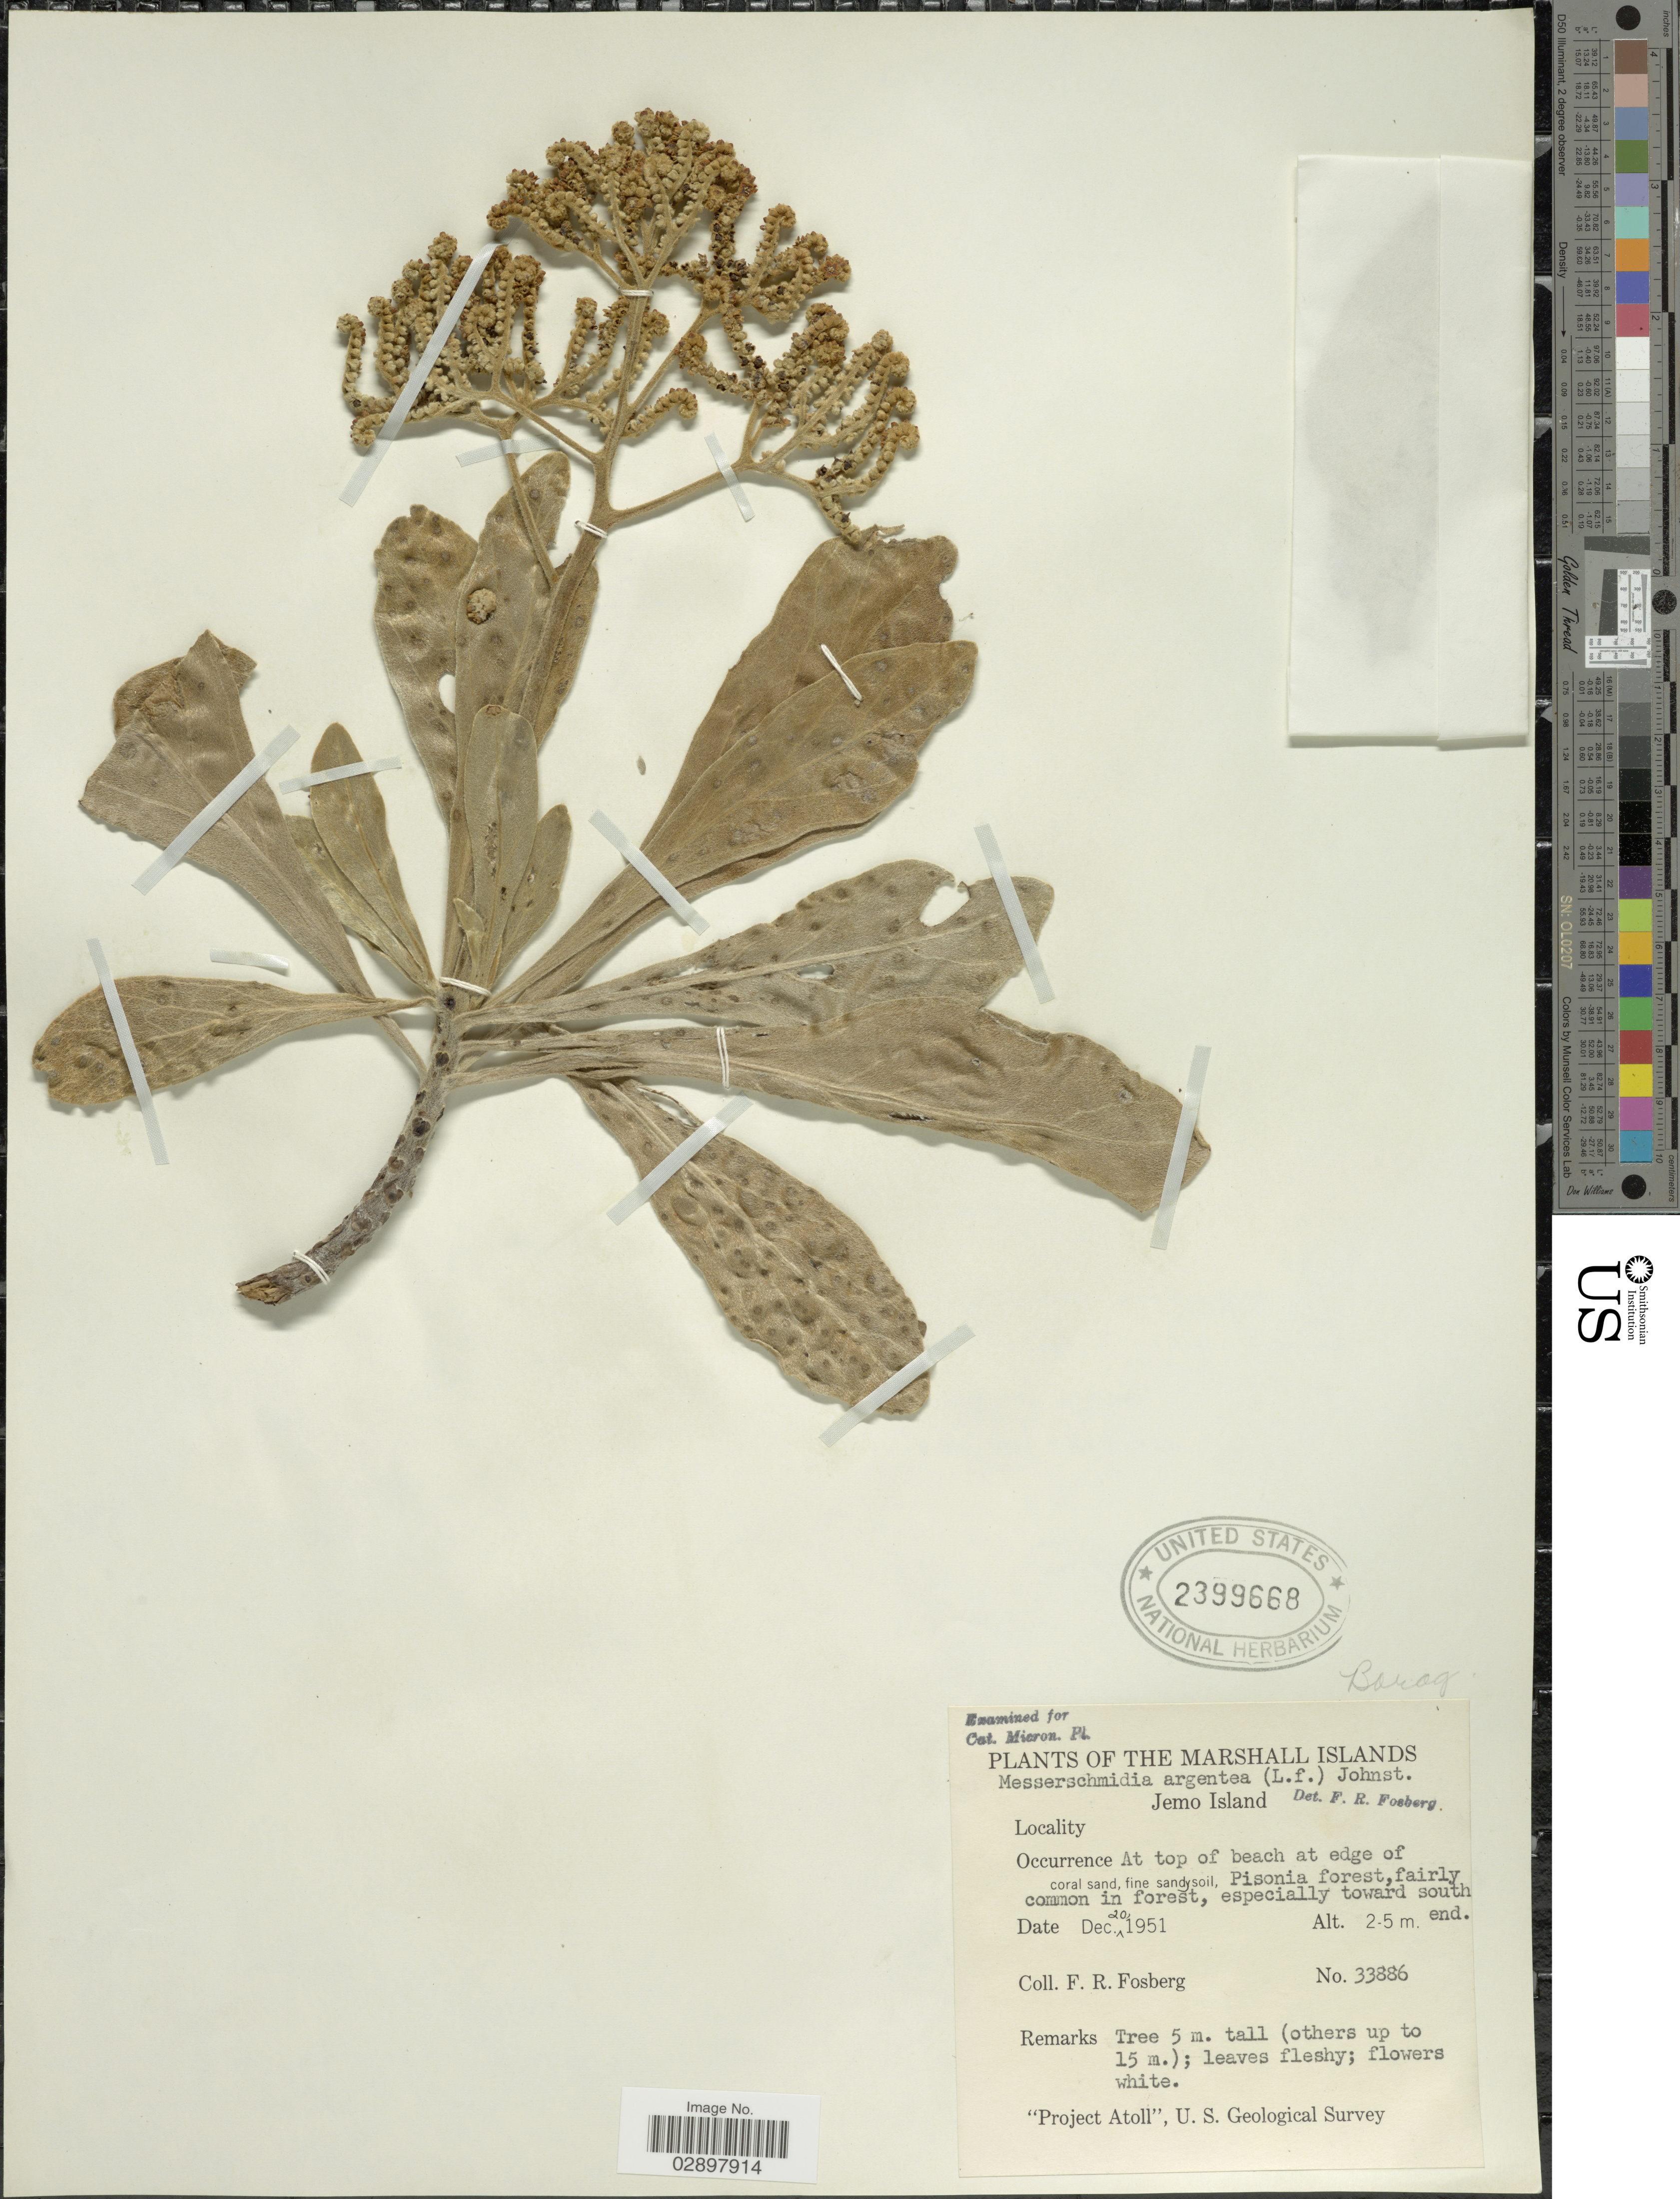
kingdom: Plantae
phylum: Tracheophyta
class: Magnoliopsida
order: Boraginales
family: Heliotropiaceae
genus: Heliotropium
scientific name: Heliotropium arboreum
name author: (Blanco) Mabberley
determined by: Wagner, W. L., (BOT), Smithsonian Institution - National Museum of Natural History (UNITED STATES)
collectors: F. R. Fosberg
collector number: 33886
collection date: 1951-12-20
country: Marshall Islands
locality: Jemo Island.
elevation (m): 2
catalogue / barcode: US 2399668